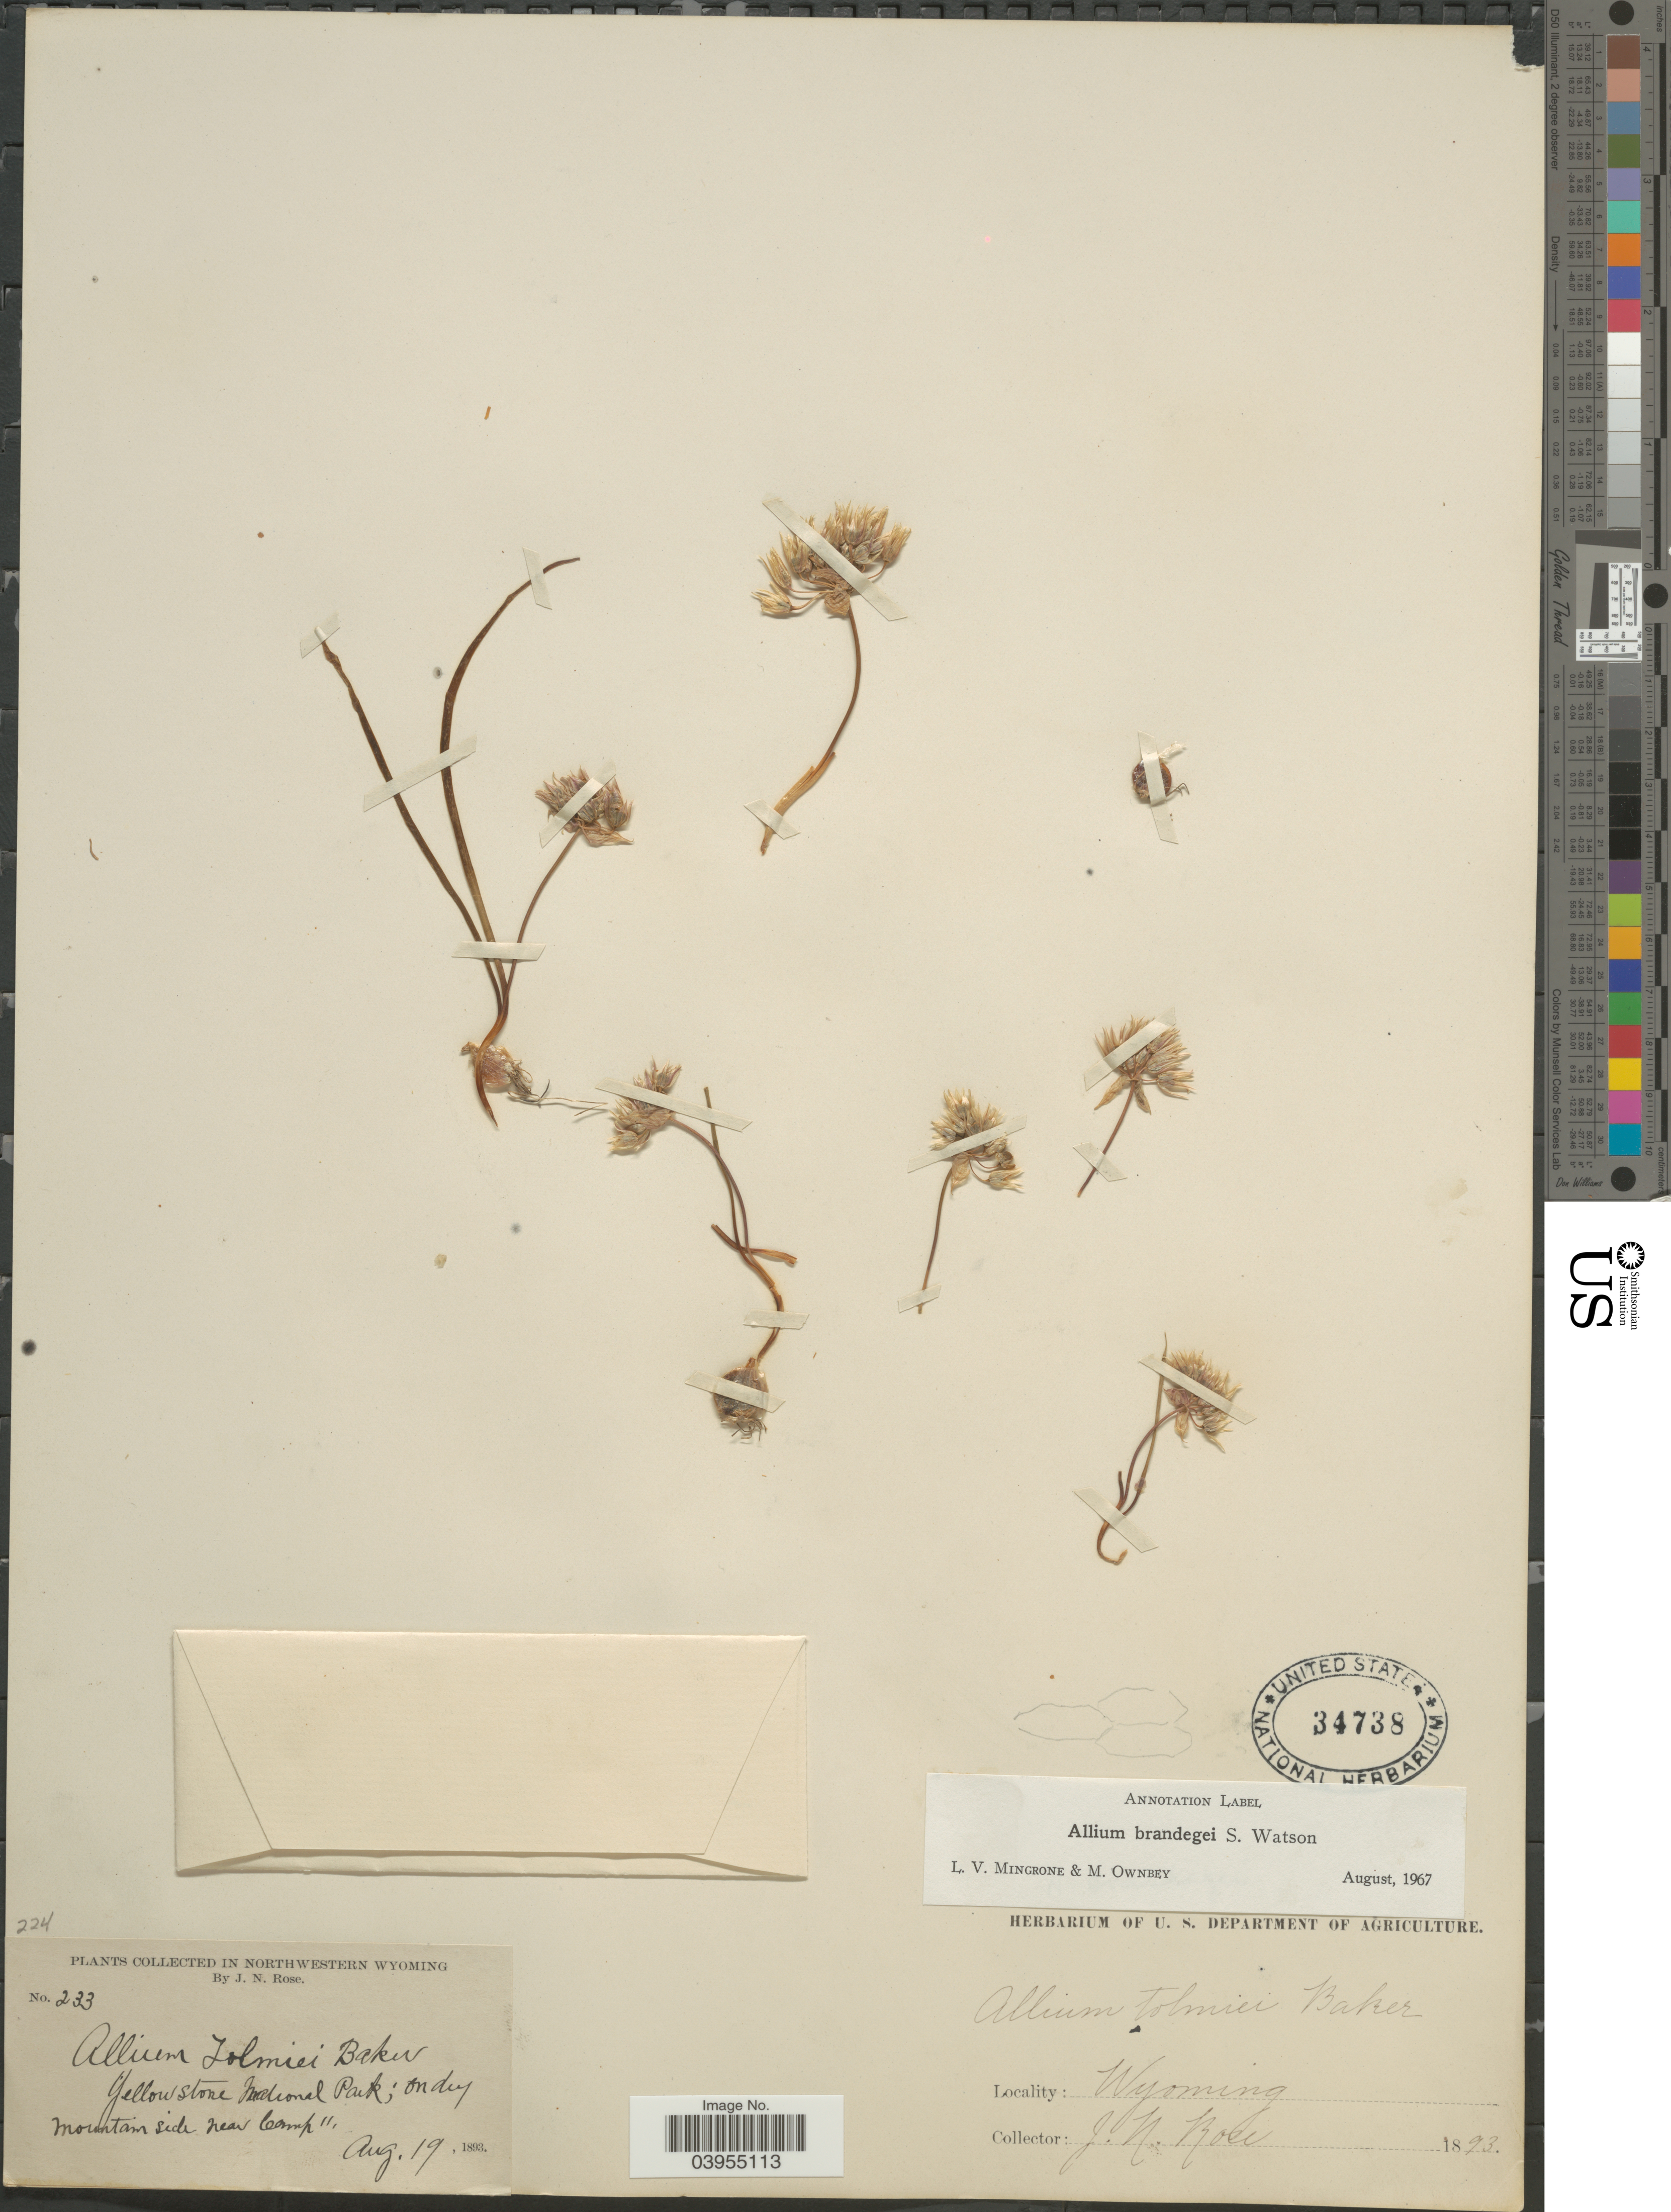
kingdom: Plantae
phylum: Tracheophyta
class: Liliopsida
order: Asparagales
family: Amaryllidaceae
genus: Allium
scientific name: Allium brandegeei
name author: S. Watson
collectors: J. N. Rose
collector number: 233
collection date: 1893-08-19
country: United States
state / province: Wyoming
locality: Northwestern Wyoming. Yellowstone National Park; on dry mountain side near Camp 11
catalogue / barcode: US 34738